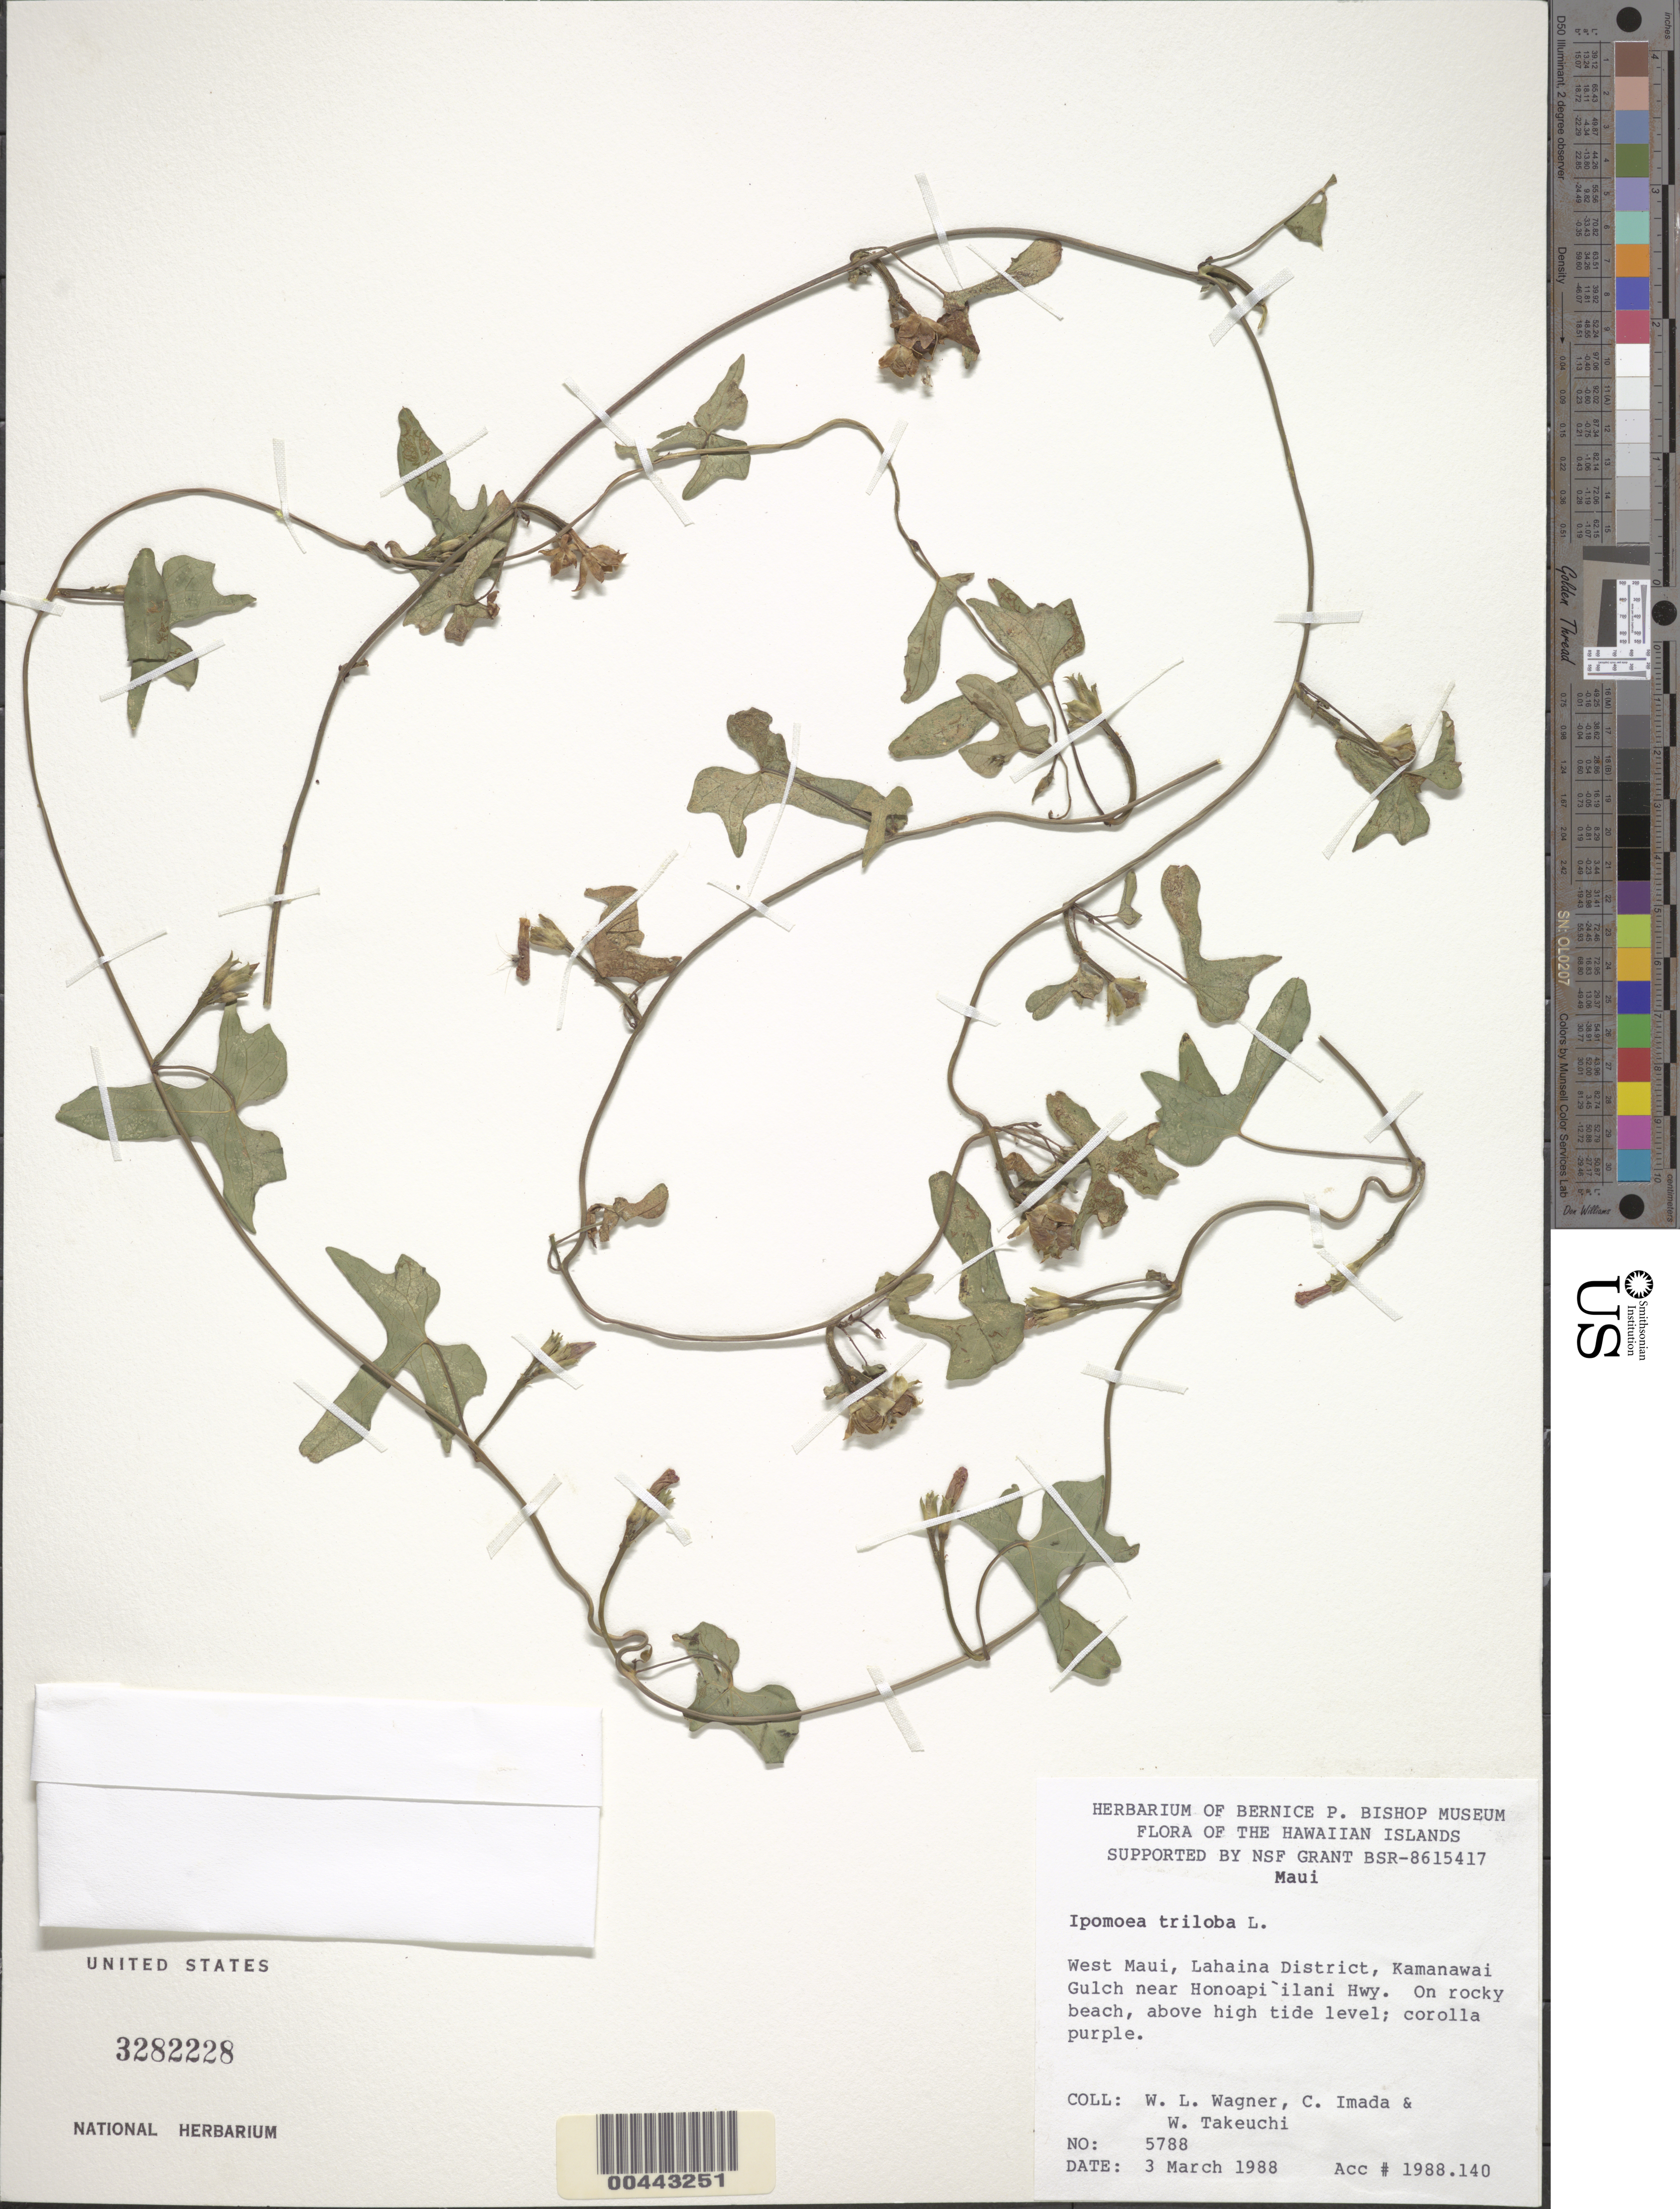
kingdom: Plantae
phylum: Tracheophyta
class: Magnoliopsida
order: Solanales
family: Convolvulaceae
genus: Ipomoea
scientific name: Ipomoea triloba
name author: L.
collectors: W. L. Wagner, C. Imada & W. Takuechi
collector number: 5788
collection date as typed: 3 Mar 1988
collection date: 1988-03-03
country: United States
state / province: Hawaii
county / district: Maui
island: Maui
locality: W Maui, Lahaina District, Kamanawai Gulch near Honoapi'ilani Hwy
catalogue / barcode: US 3282228